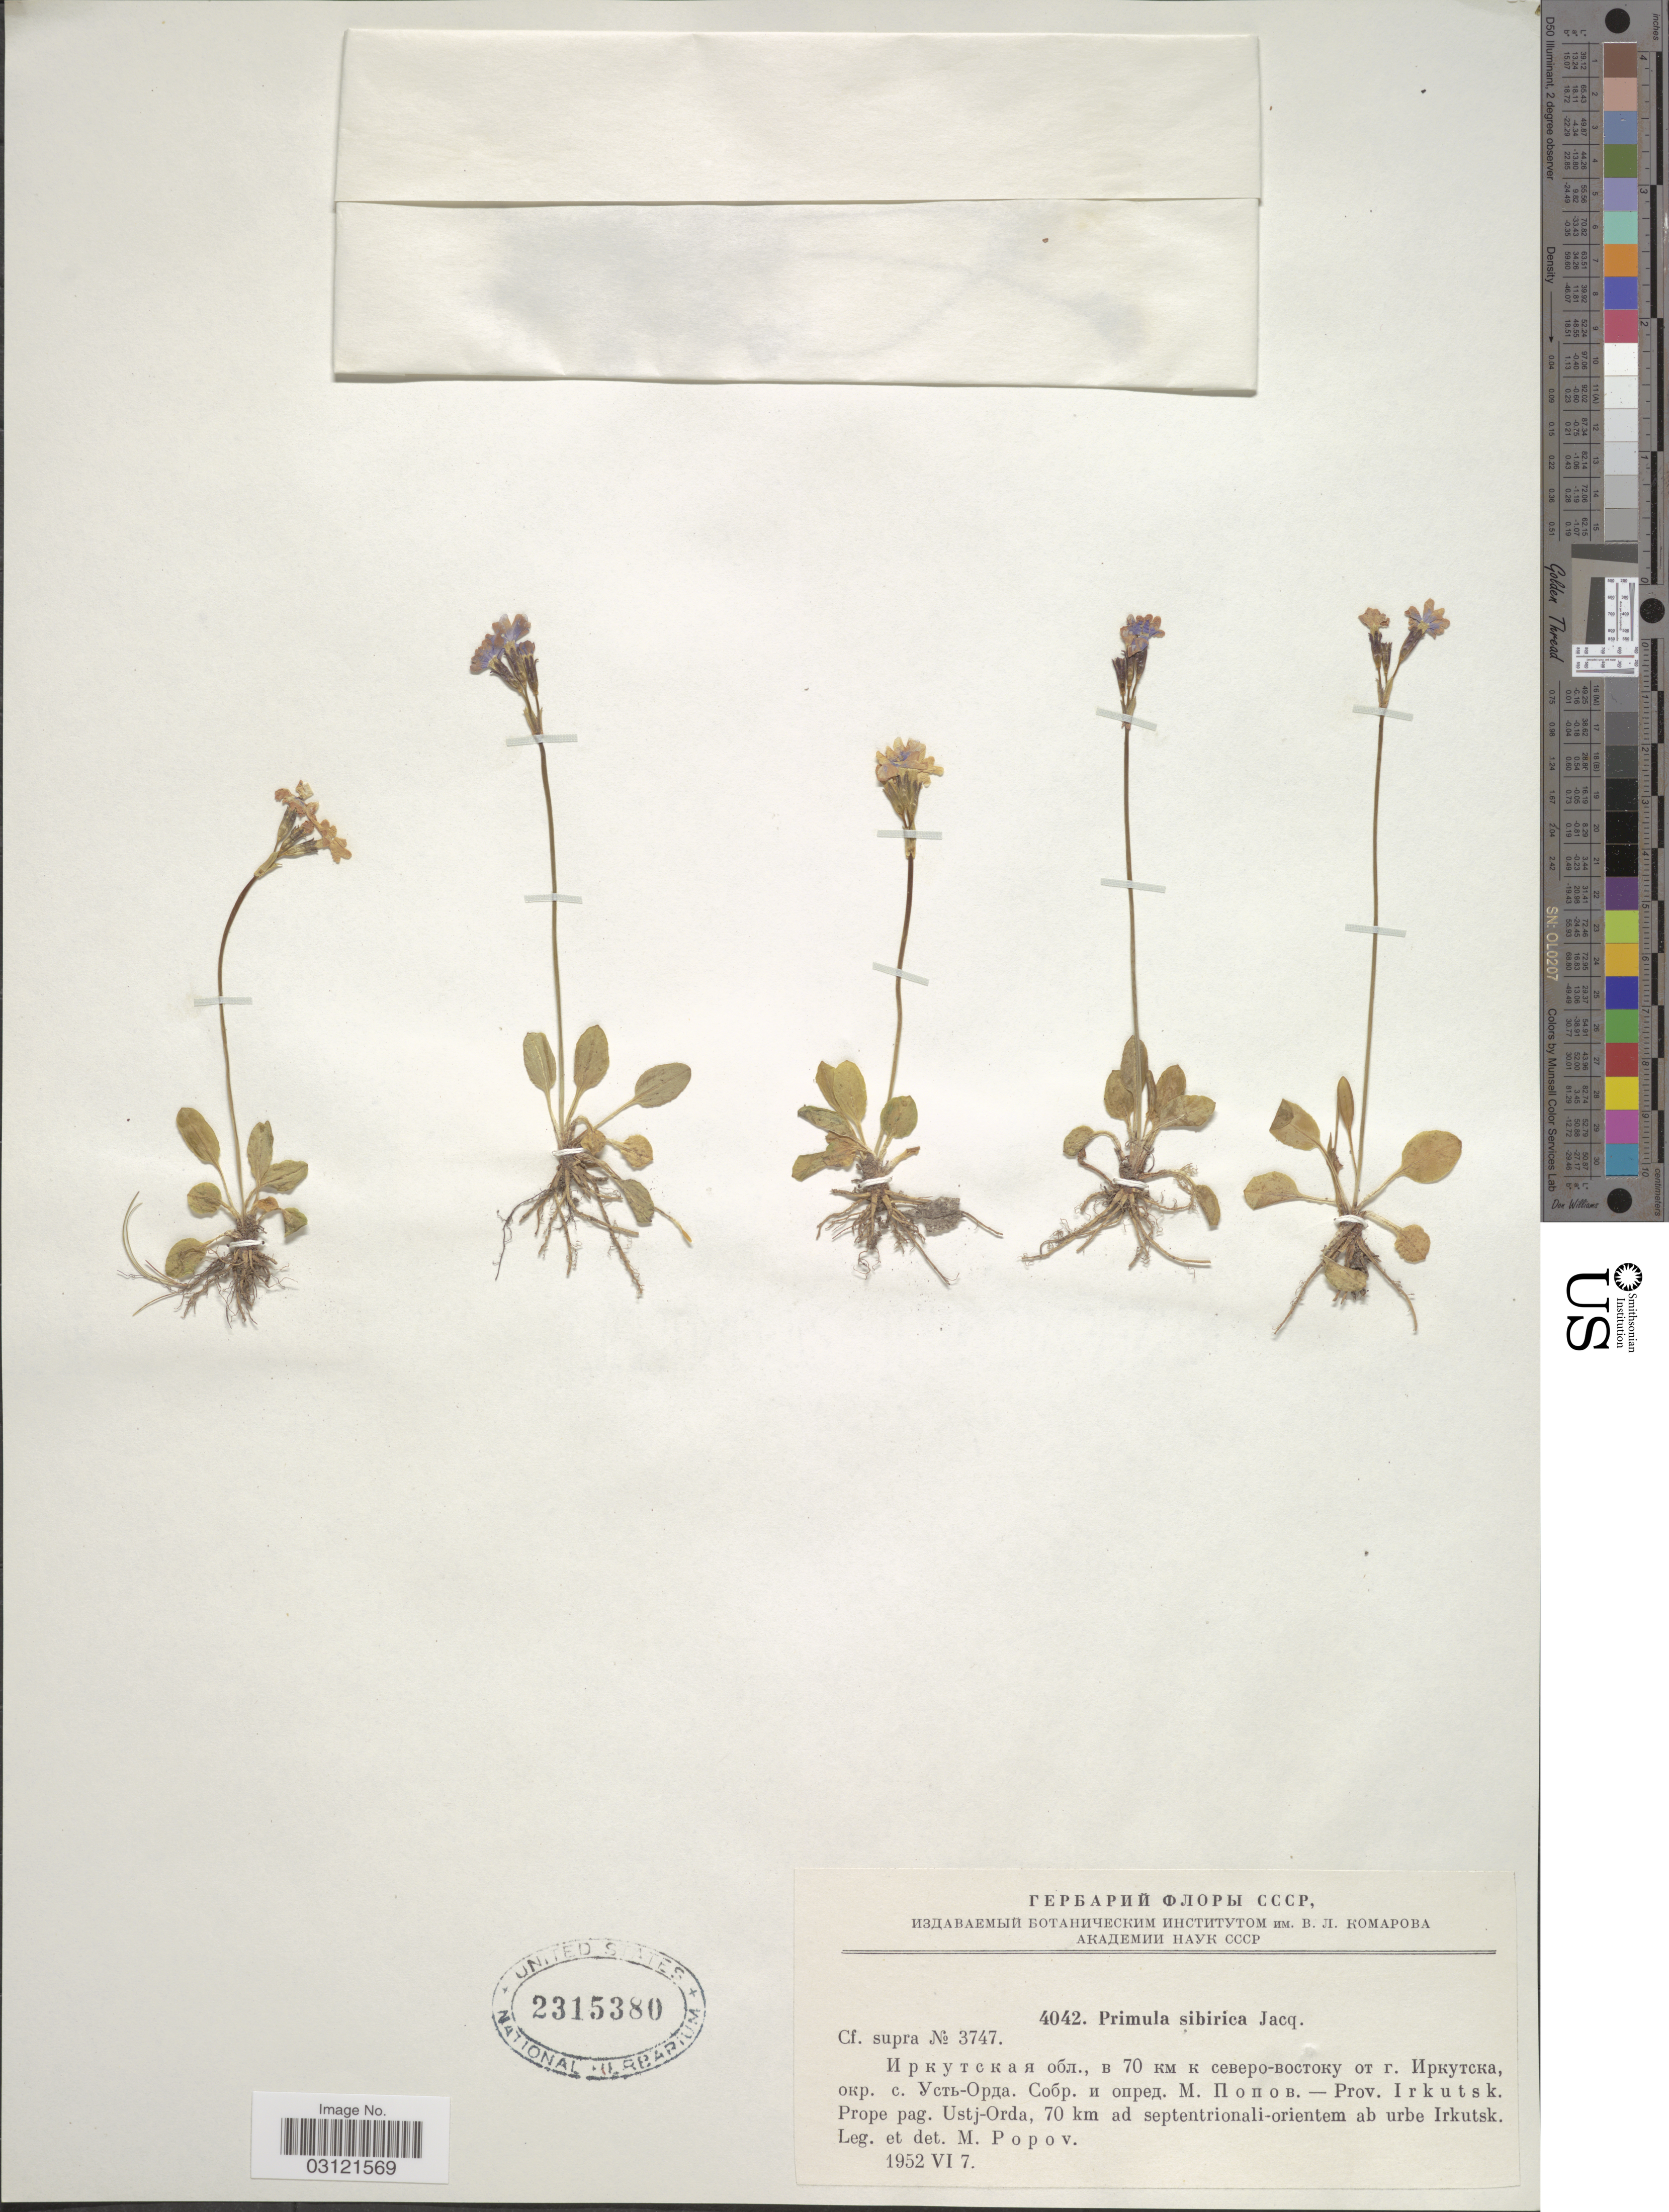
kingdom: Plantae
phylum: Tracheophyta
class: Magnoliopsida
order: Ericales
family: Primulaceae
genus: Primula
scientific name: Primula nutans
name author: Georgi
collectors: M. Popov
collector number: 4042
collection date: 1952-06-07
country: Russian Federation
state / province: Irkutsk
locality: Prov. Irkutsk. Prope pag. Ustj-Orda, 70 km ad septenrionali-orientem ab urbe Irkutsk.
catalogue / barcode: US 2315380